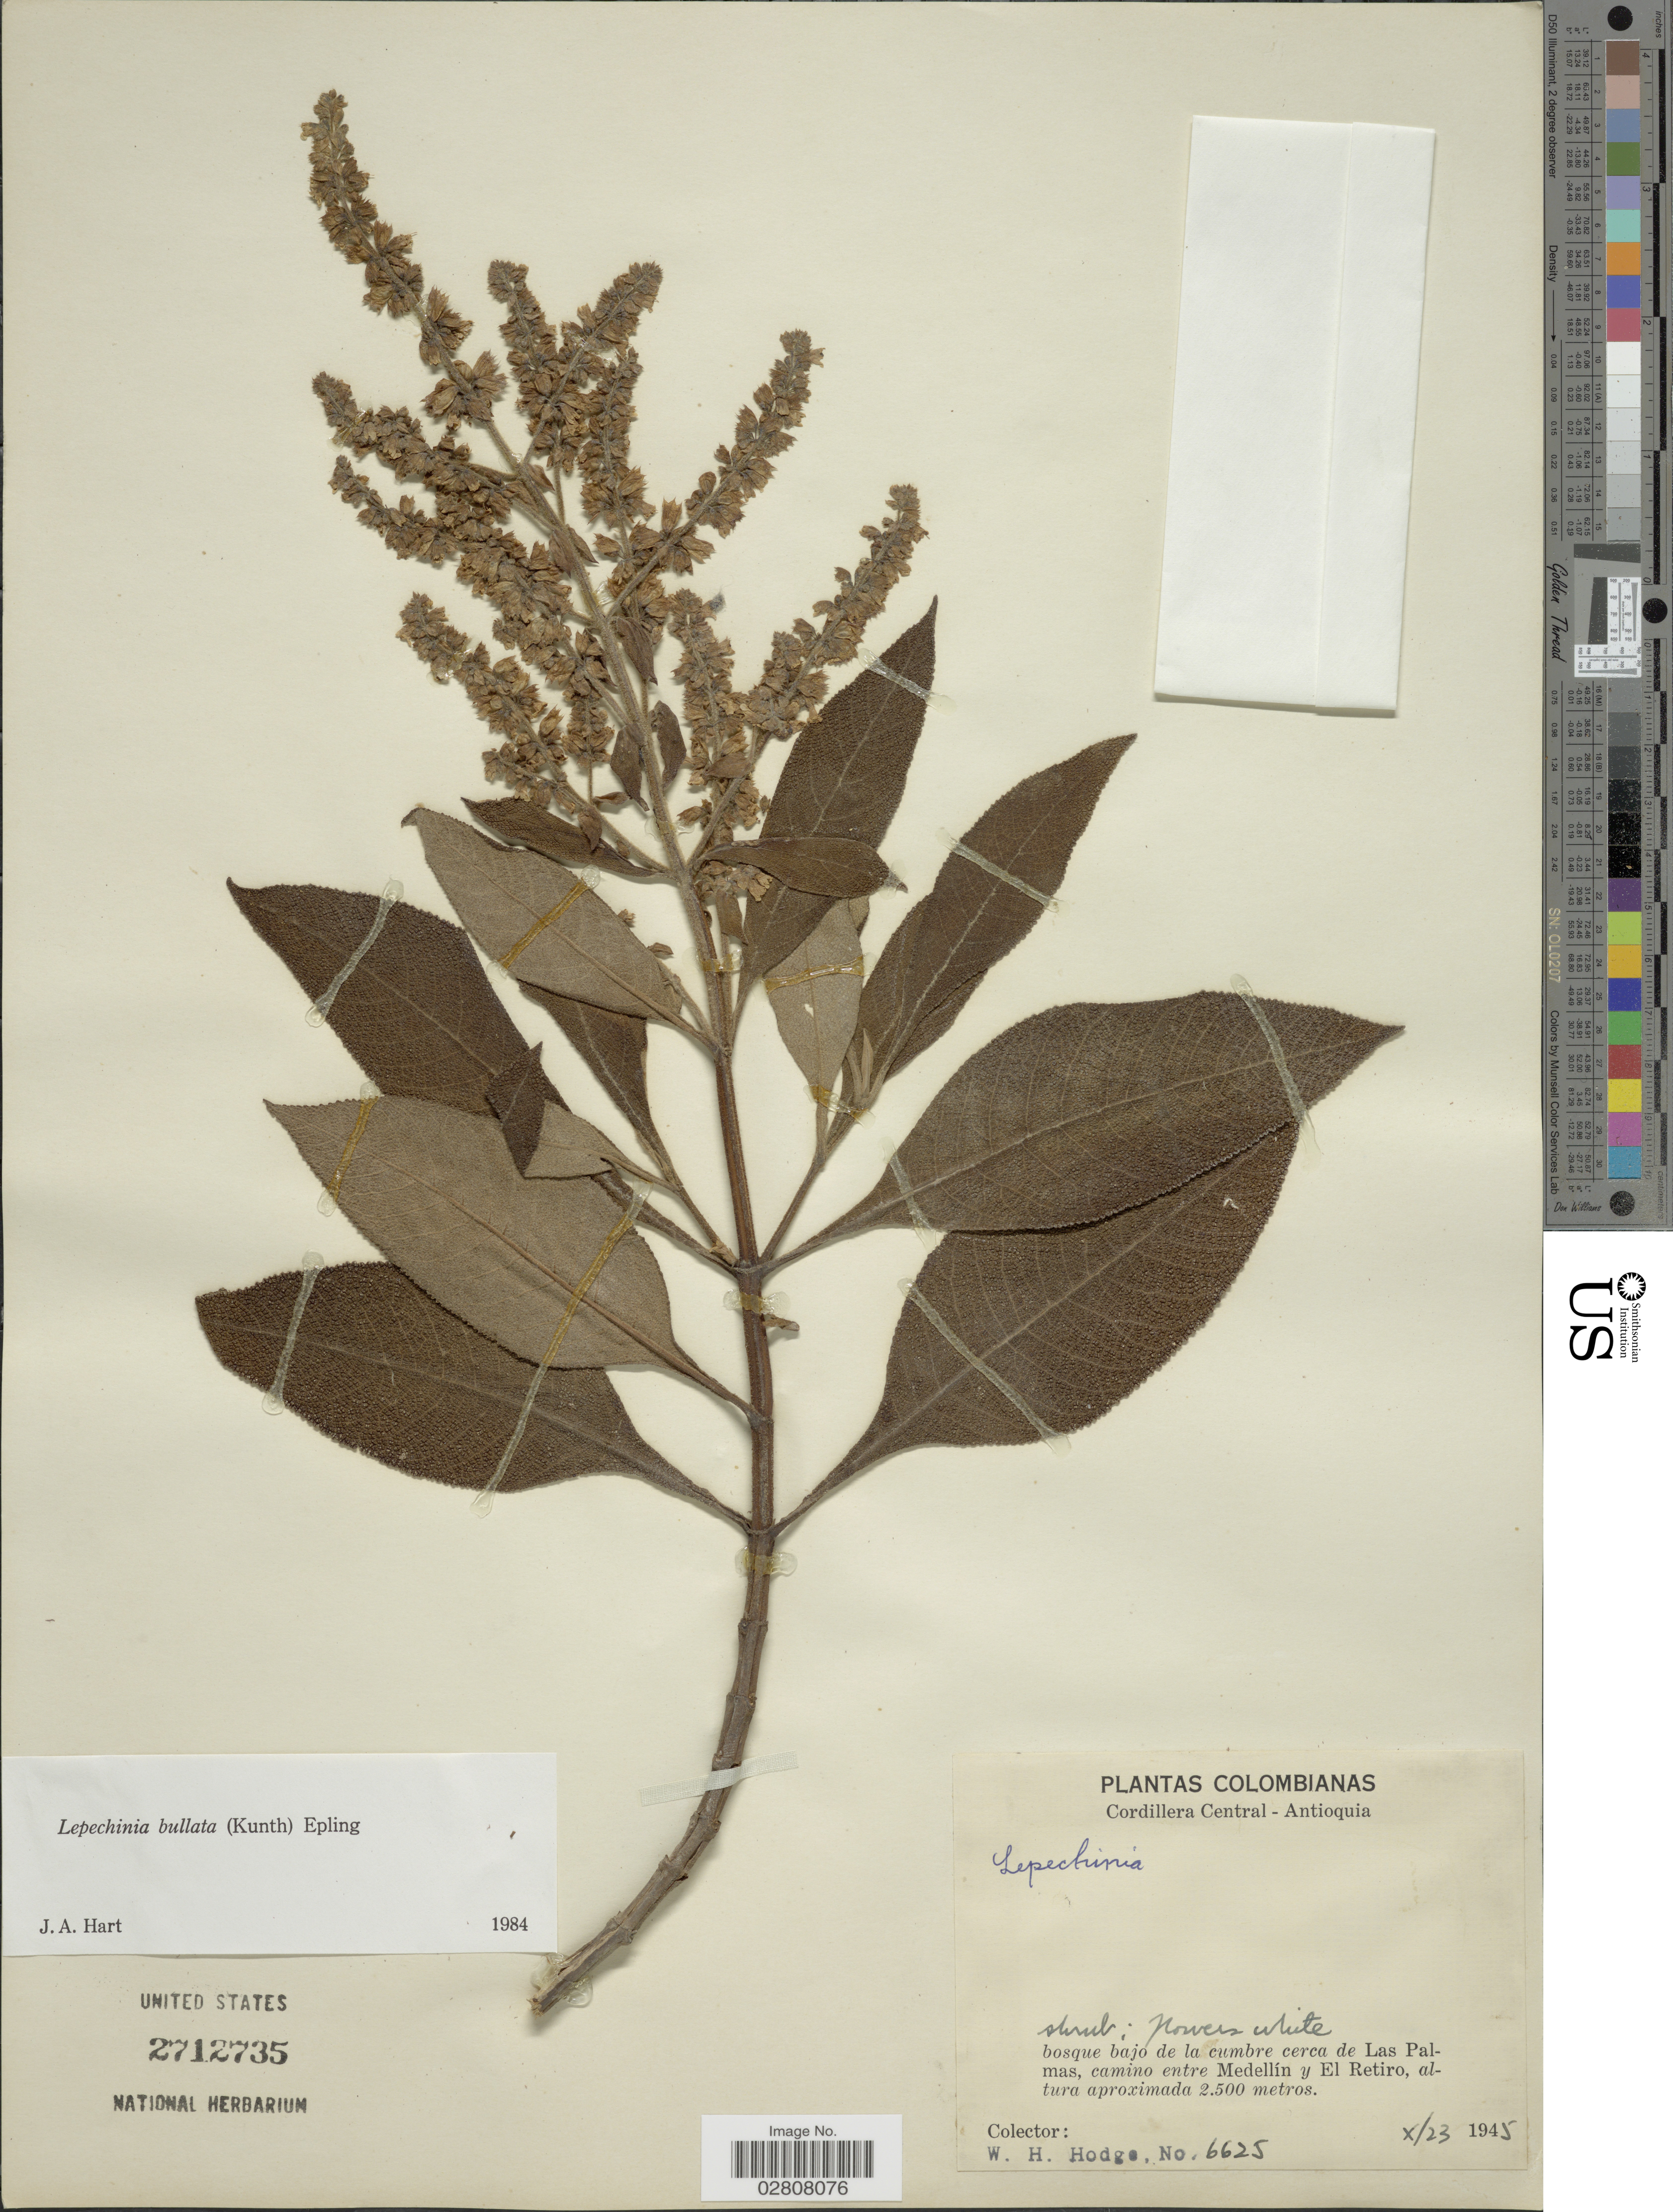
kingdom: Plantae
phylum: Tracheophyta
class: Magnoliopsida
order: Lamiales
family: Lamiaceae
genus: Lepechinia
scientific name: Lepechinia bullata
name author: (Kunth) Epling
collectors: W. Hodge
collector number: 6625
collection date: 1945-10-23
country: Colombia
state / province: Antioquia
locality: Cordillera Central, bosque bajo de la cumbre cerca de Las Palmas, camino entre Medellín y el Retiro.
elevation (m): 2500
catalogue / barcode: US 2712735